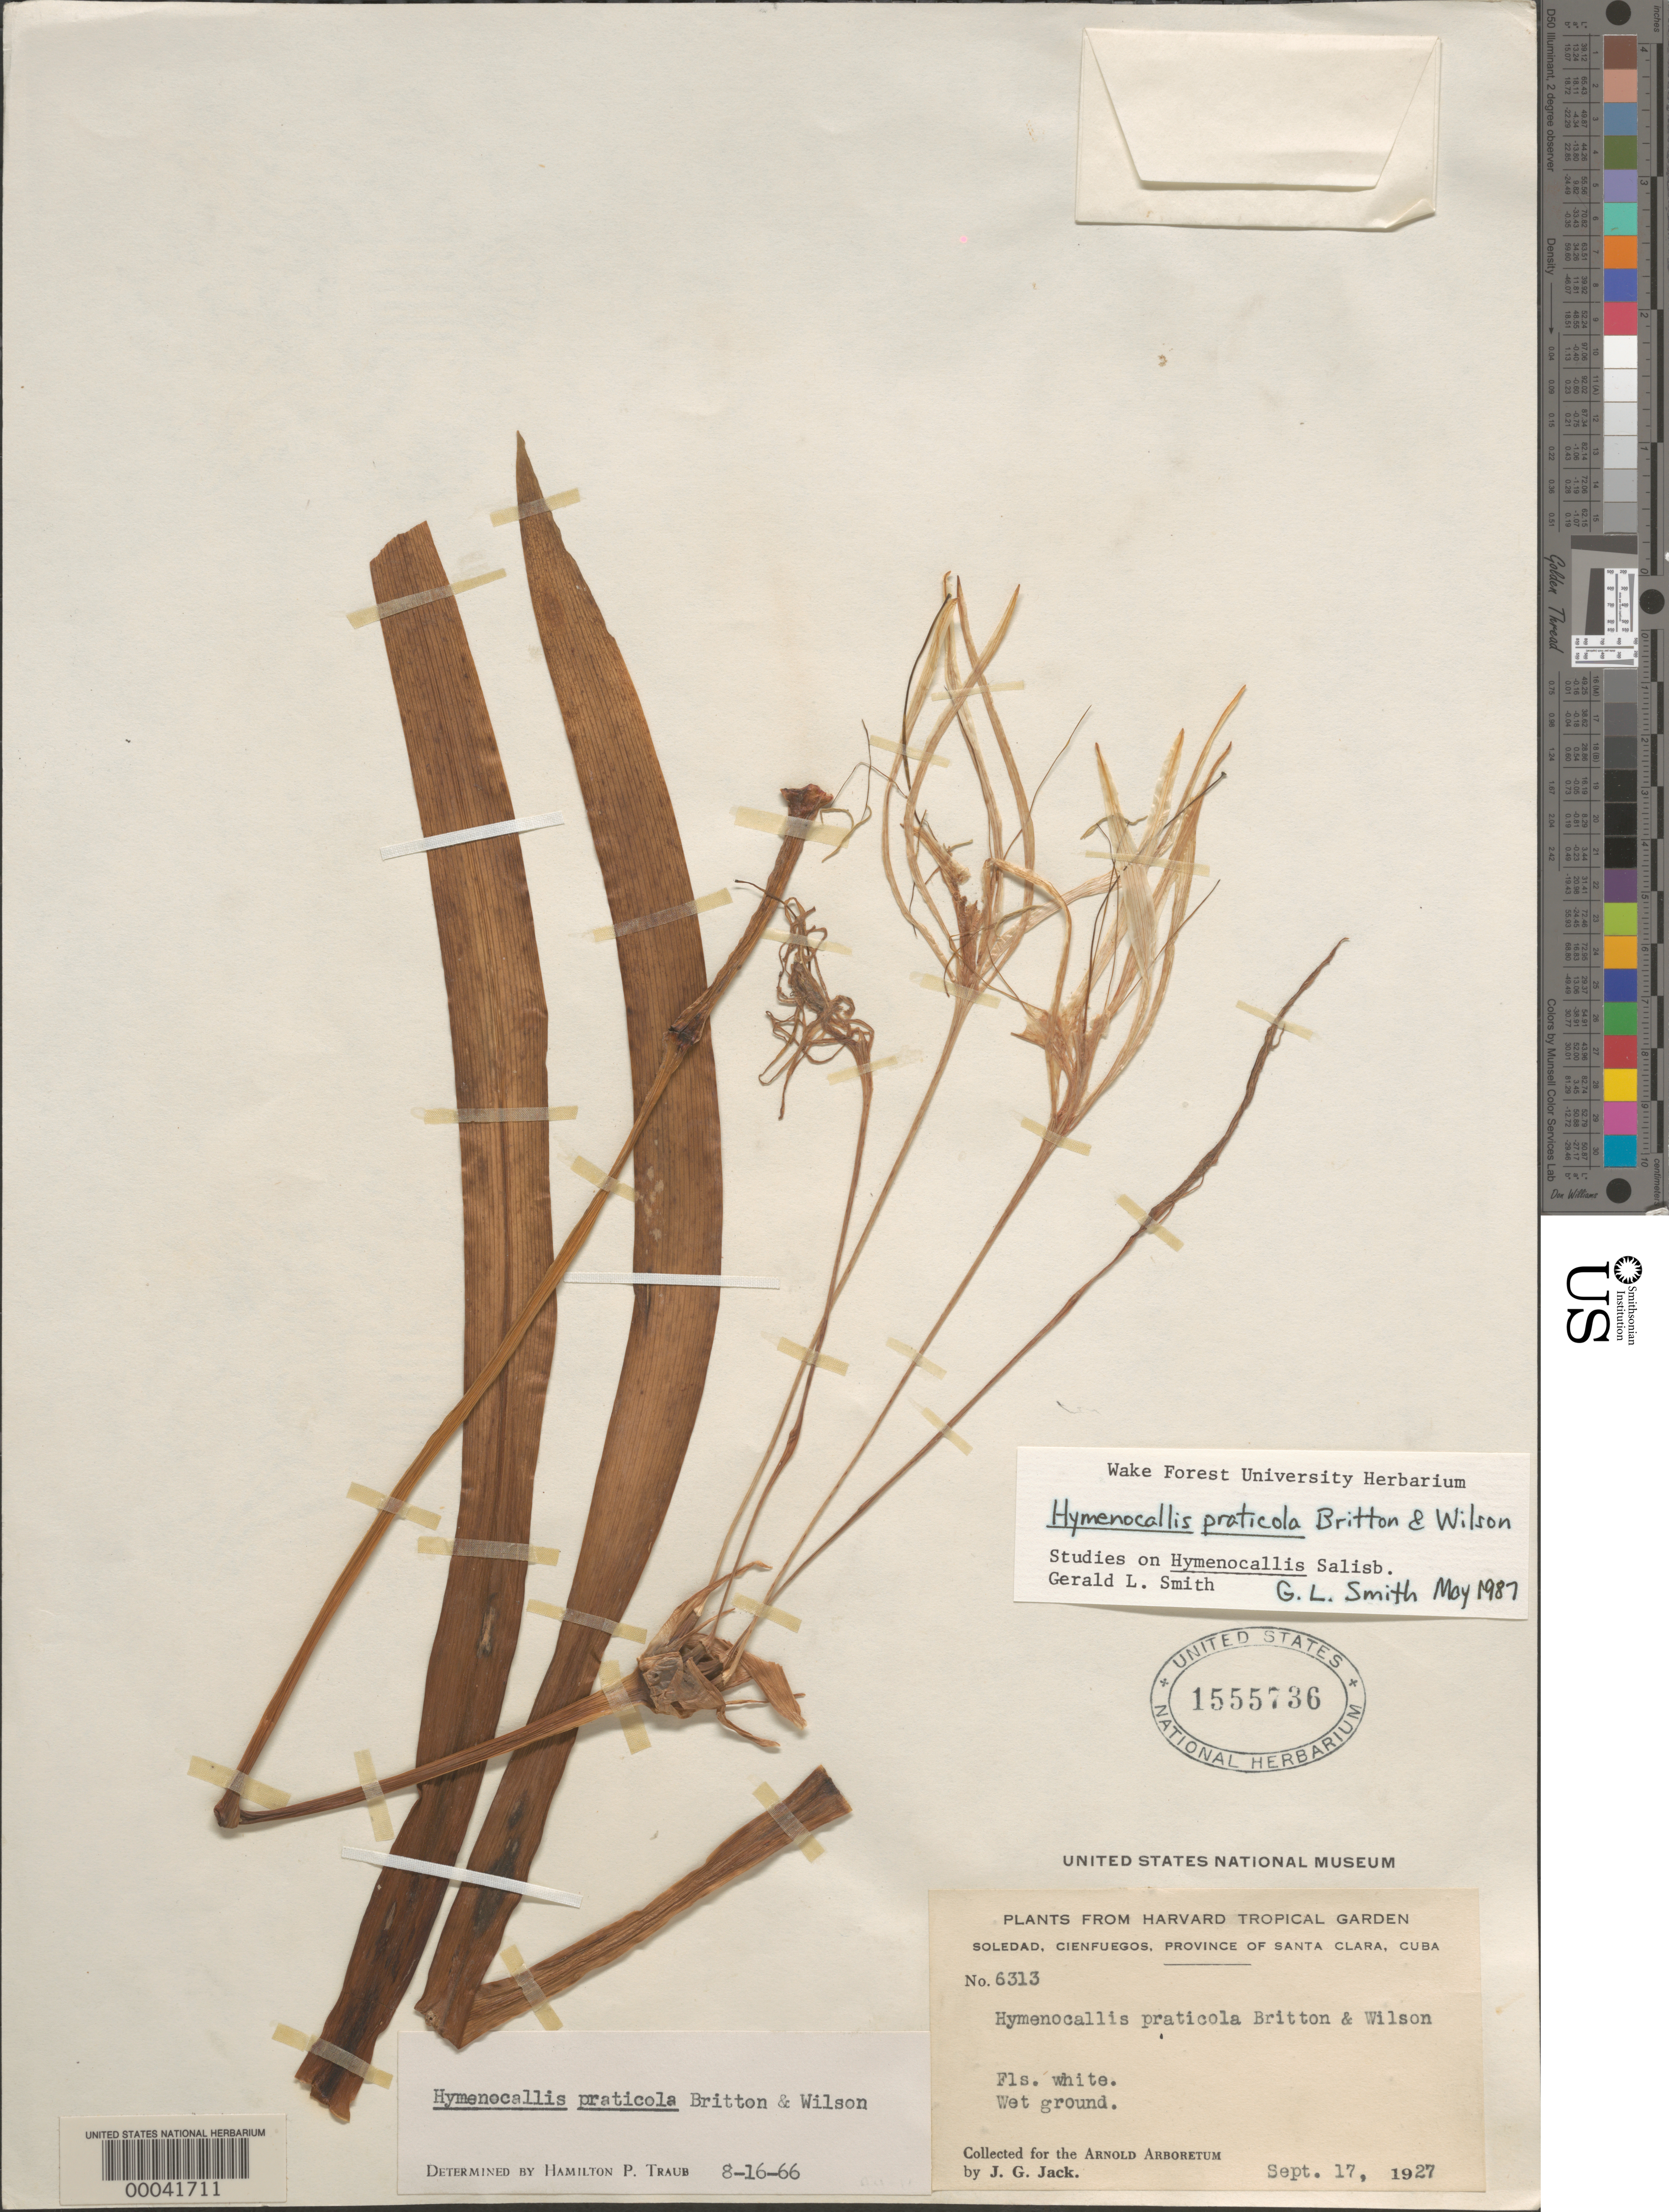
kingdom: Plantae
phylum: Tracheophyta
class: Liliopsida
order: Asparagales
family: Amaryllidaceae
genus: Hymenocallis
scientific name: Hymenocallis praticola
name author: Britton & P. Wilson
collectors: J. G. Jack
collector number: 6313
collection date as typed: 17 Sep 1927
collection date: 1927-09-17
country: Cuba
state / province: Las Villas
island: Greater Antilles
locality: Soledad, cienfuegos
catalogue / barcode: US 1555736